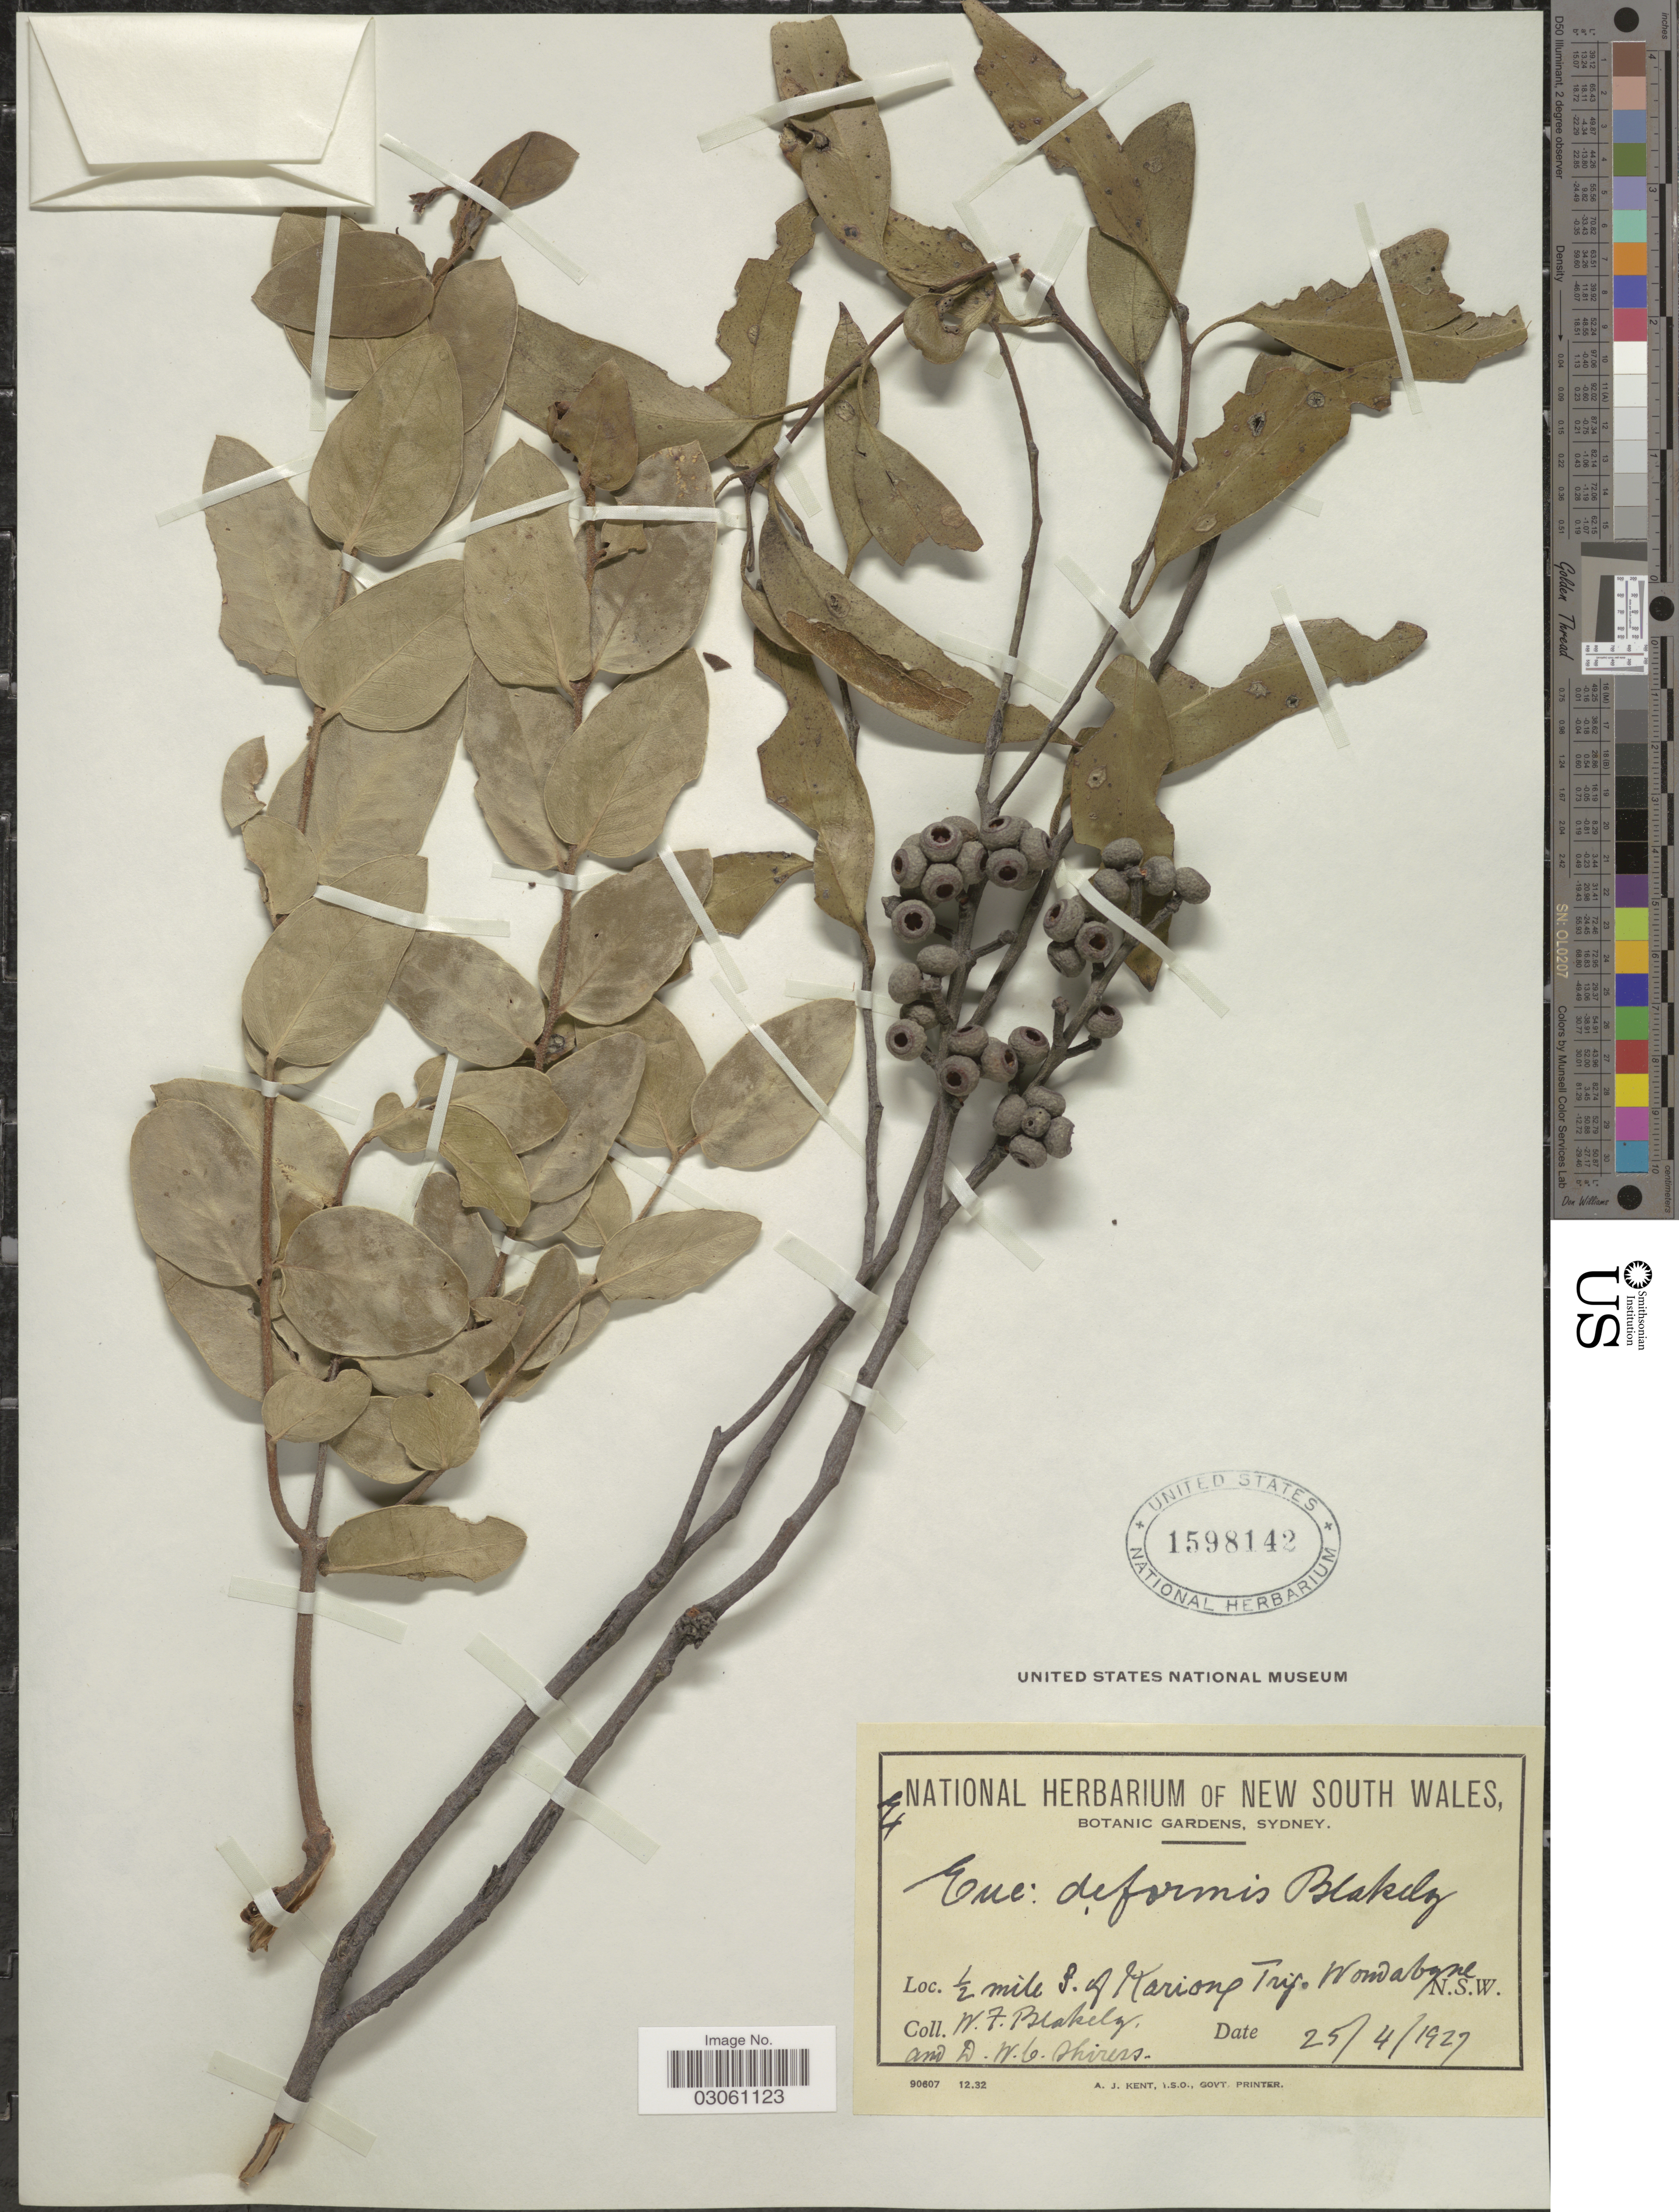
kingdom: Plantae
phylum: Tracheophyta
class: Magnoliopsida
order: Myrtales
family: Myrtaceae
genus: Eucalyptus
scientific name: Eucalyptus deformis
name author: Blakely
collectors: W. Blakely & D. Shiress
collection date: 1927-04-25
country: Australia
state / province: New South Wales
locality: ½ miles S.A. Kariong Trif. Womabyne [Wombeyan].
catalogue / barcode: US 1598142